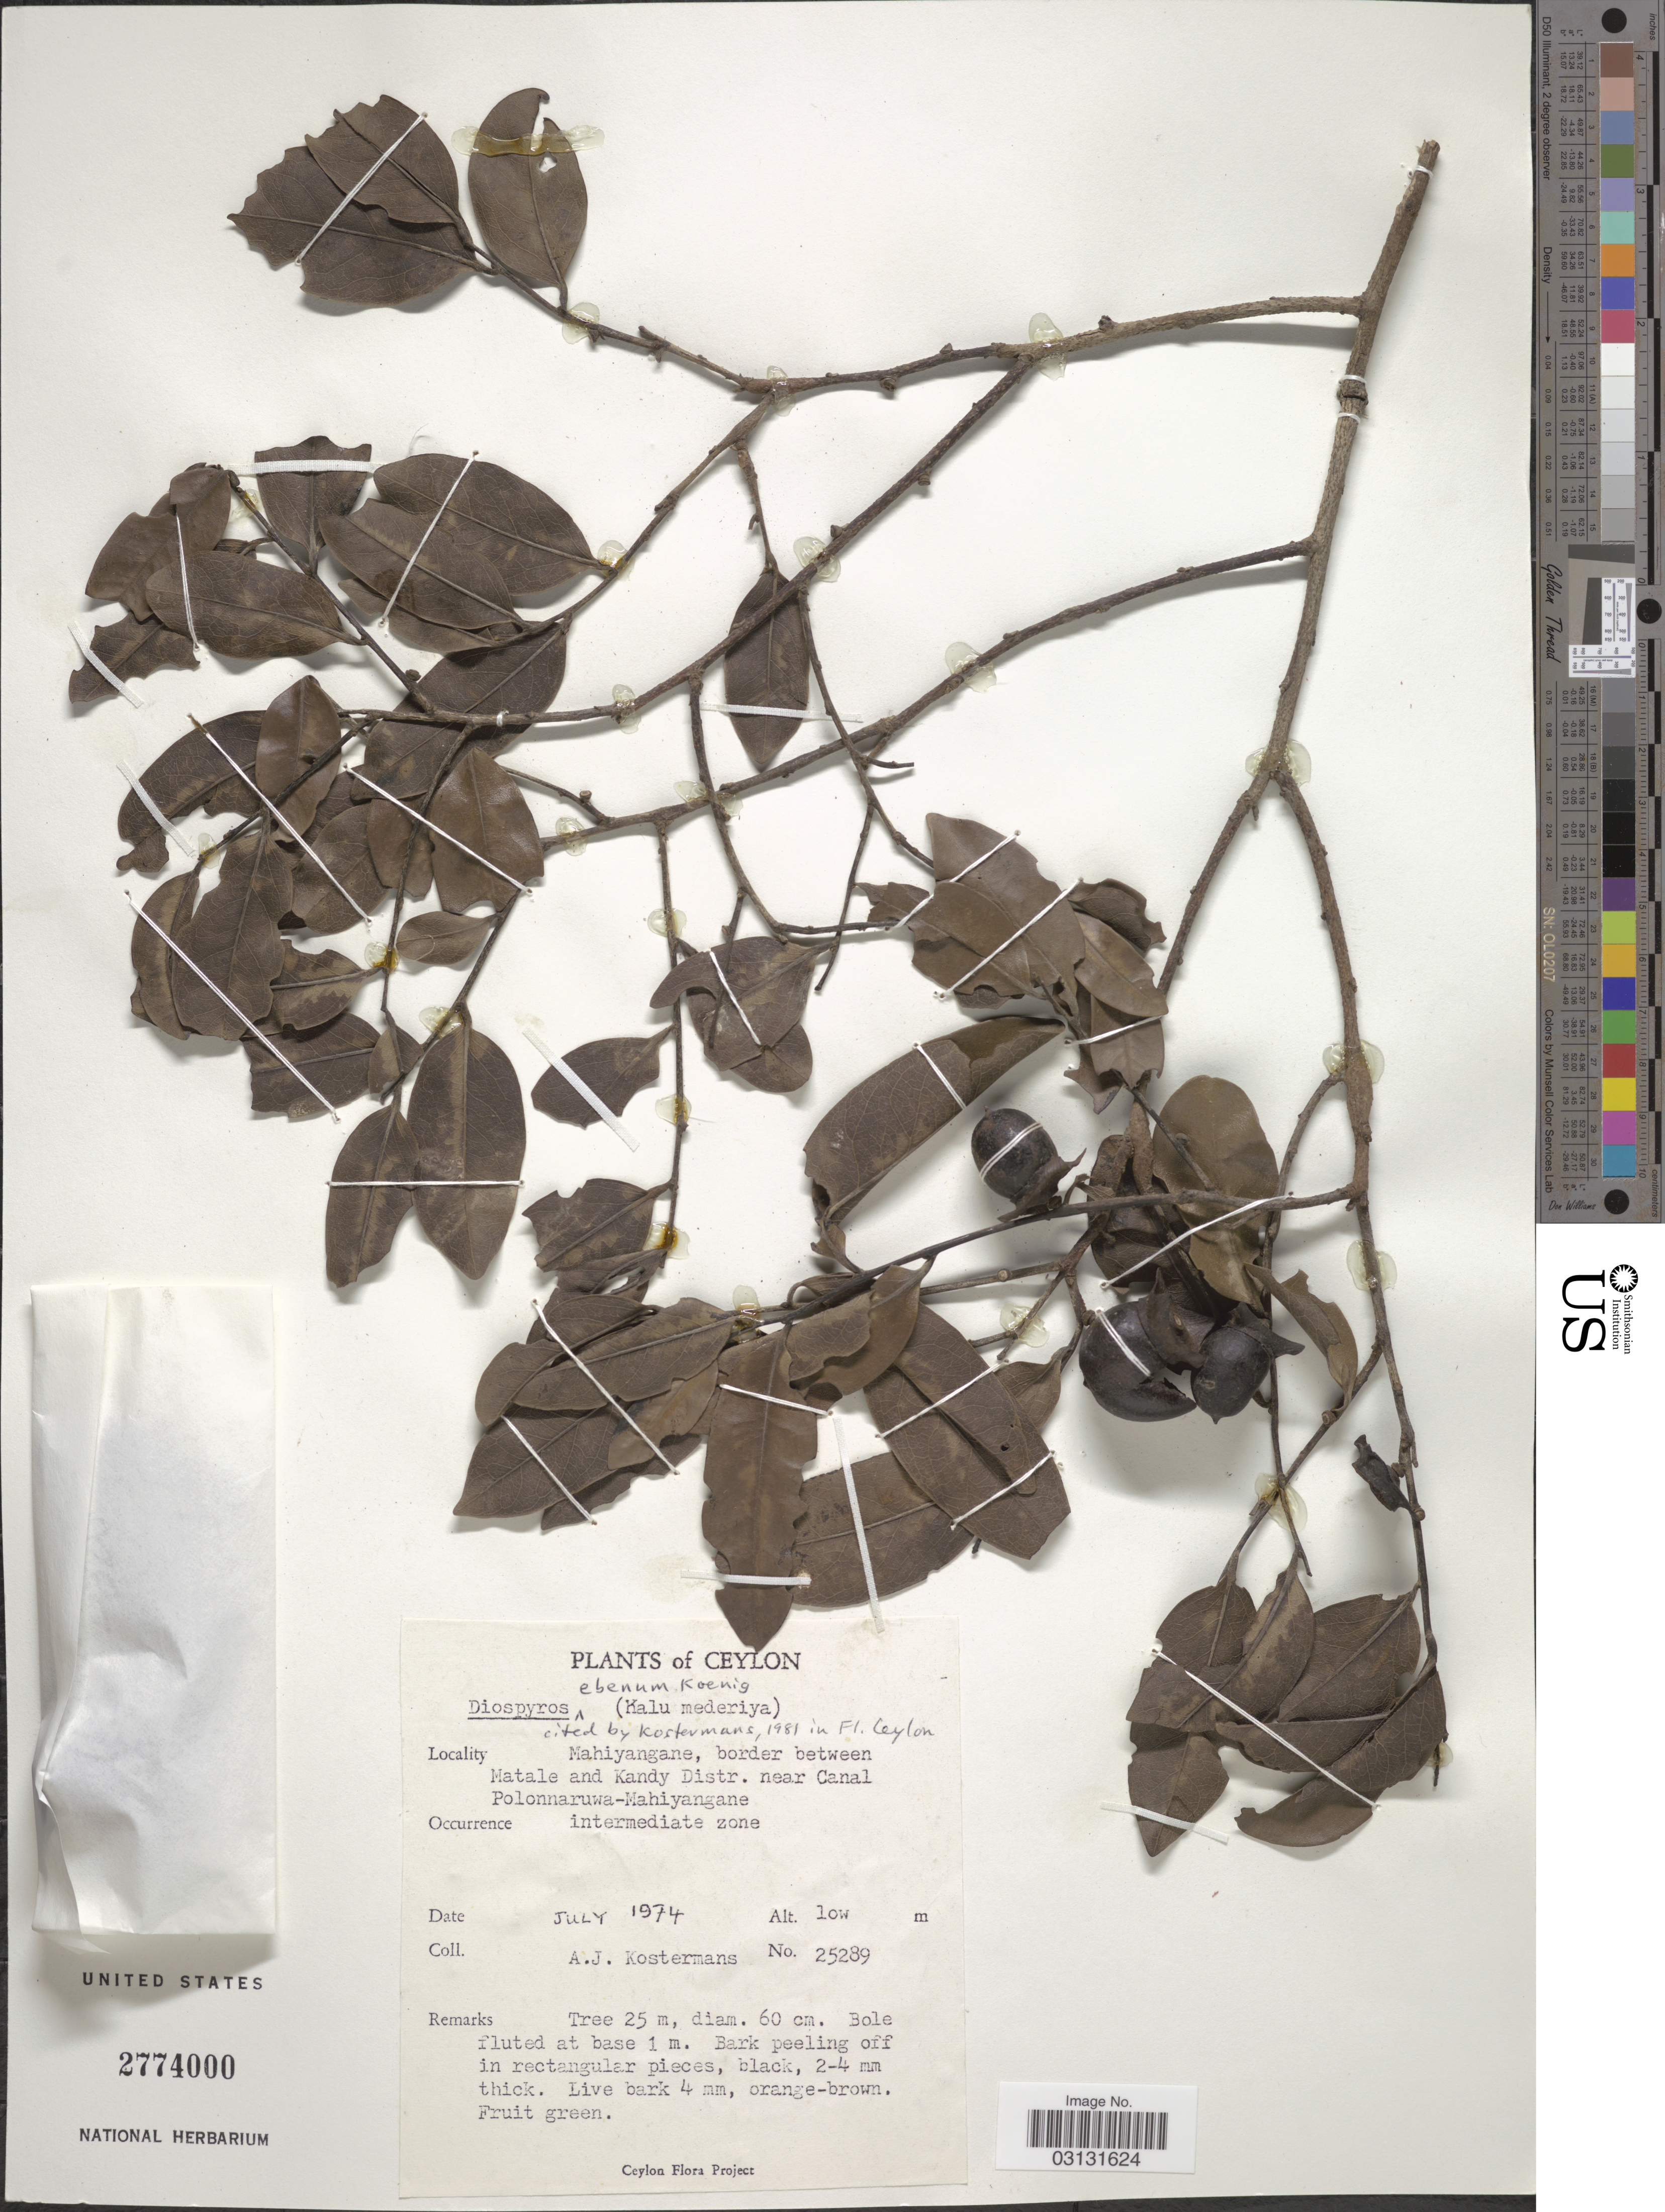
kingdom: Plantae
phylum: Tracheophyta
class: Magnoliopsida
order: Ericales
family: Ebenaceae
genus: Diospyros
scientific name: Diospyros ebenum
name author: J. Koenig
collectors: A. J. G. Kostermans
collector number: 25289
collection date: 1974-07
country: Sri Lanka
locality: Ceylon. Mahiyangane, border between Matale and Kandy Distr. near Canal Polonnaruwa-Mahiyangane.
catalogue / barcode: US 2774000